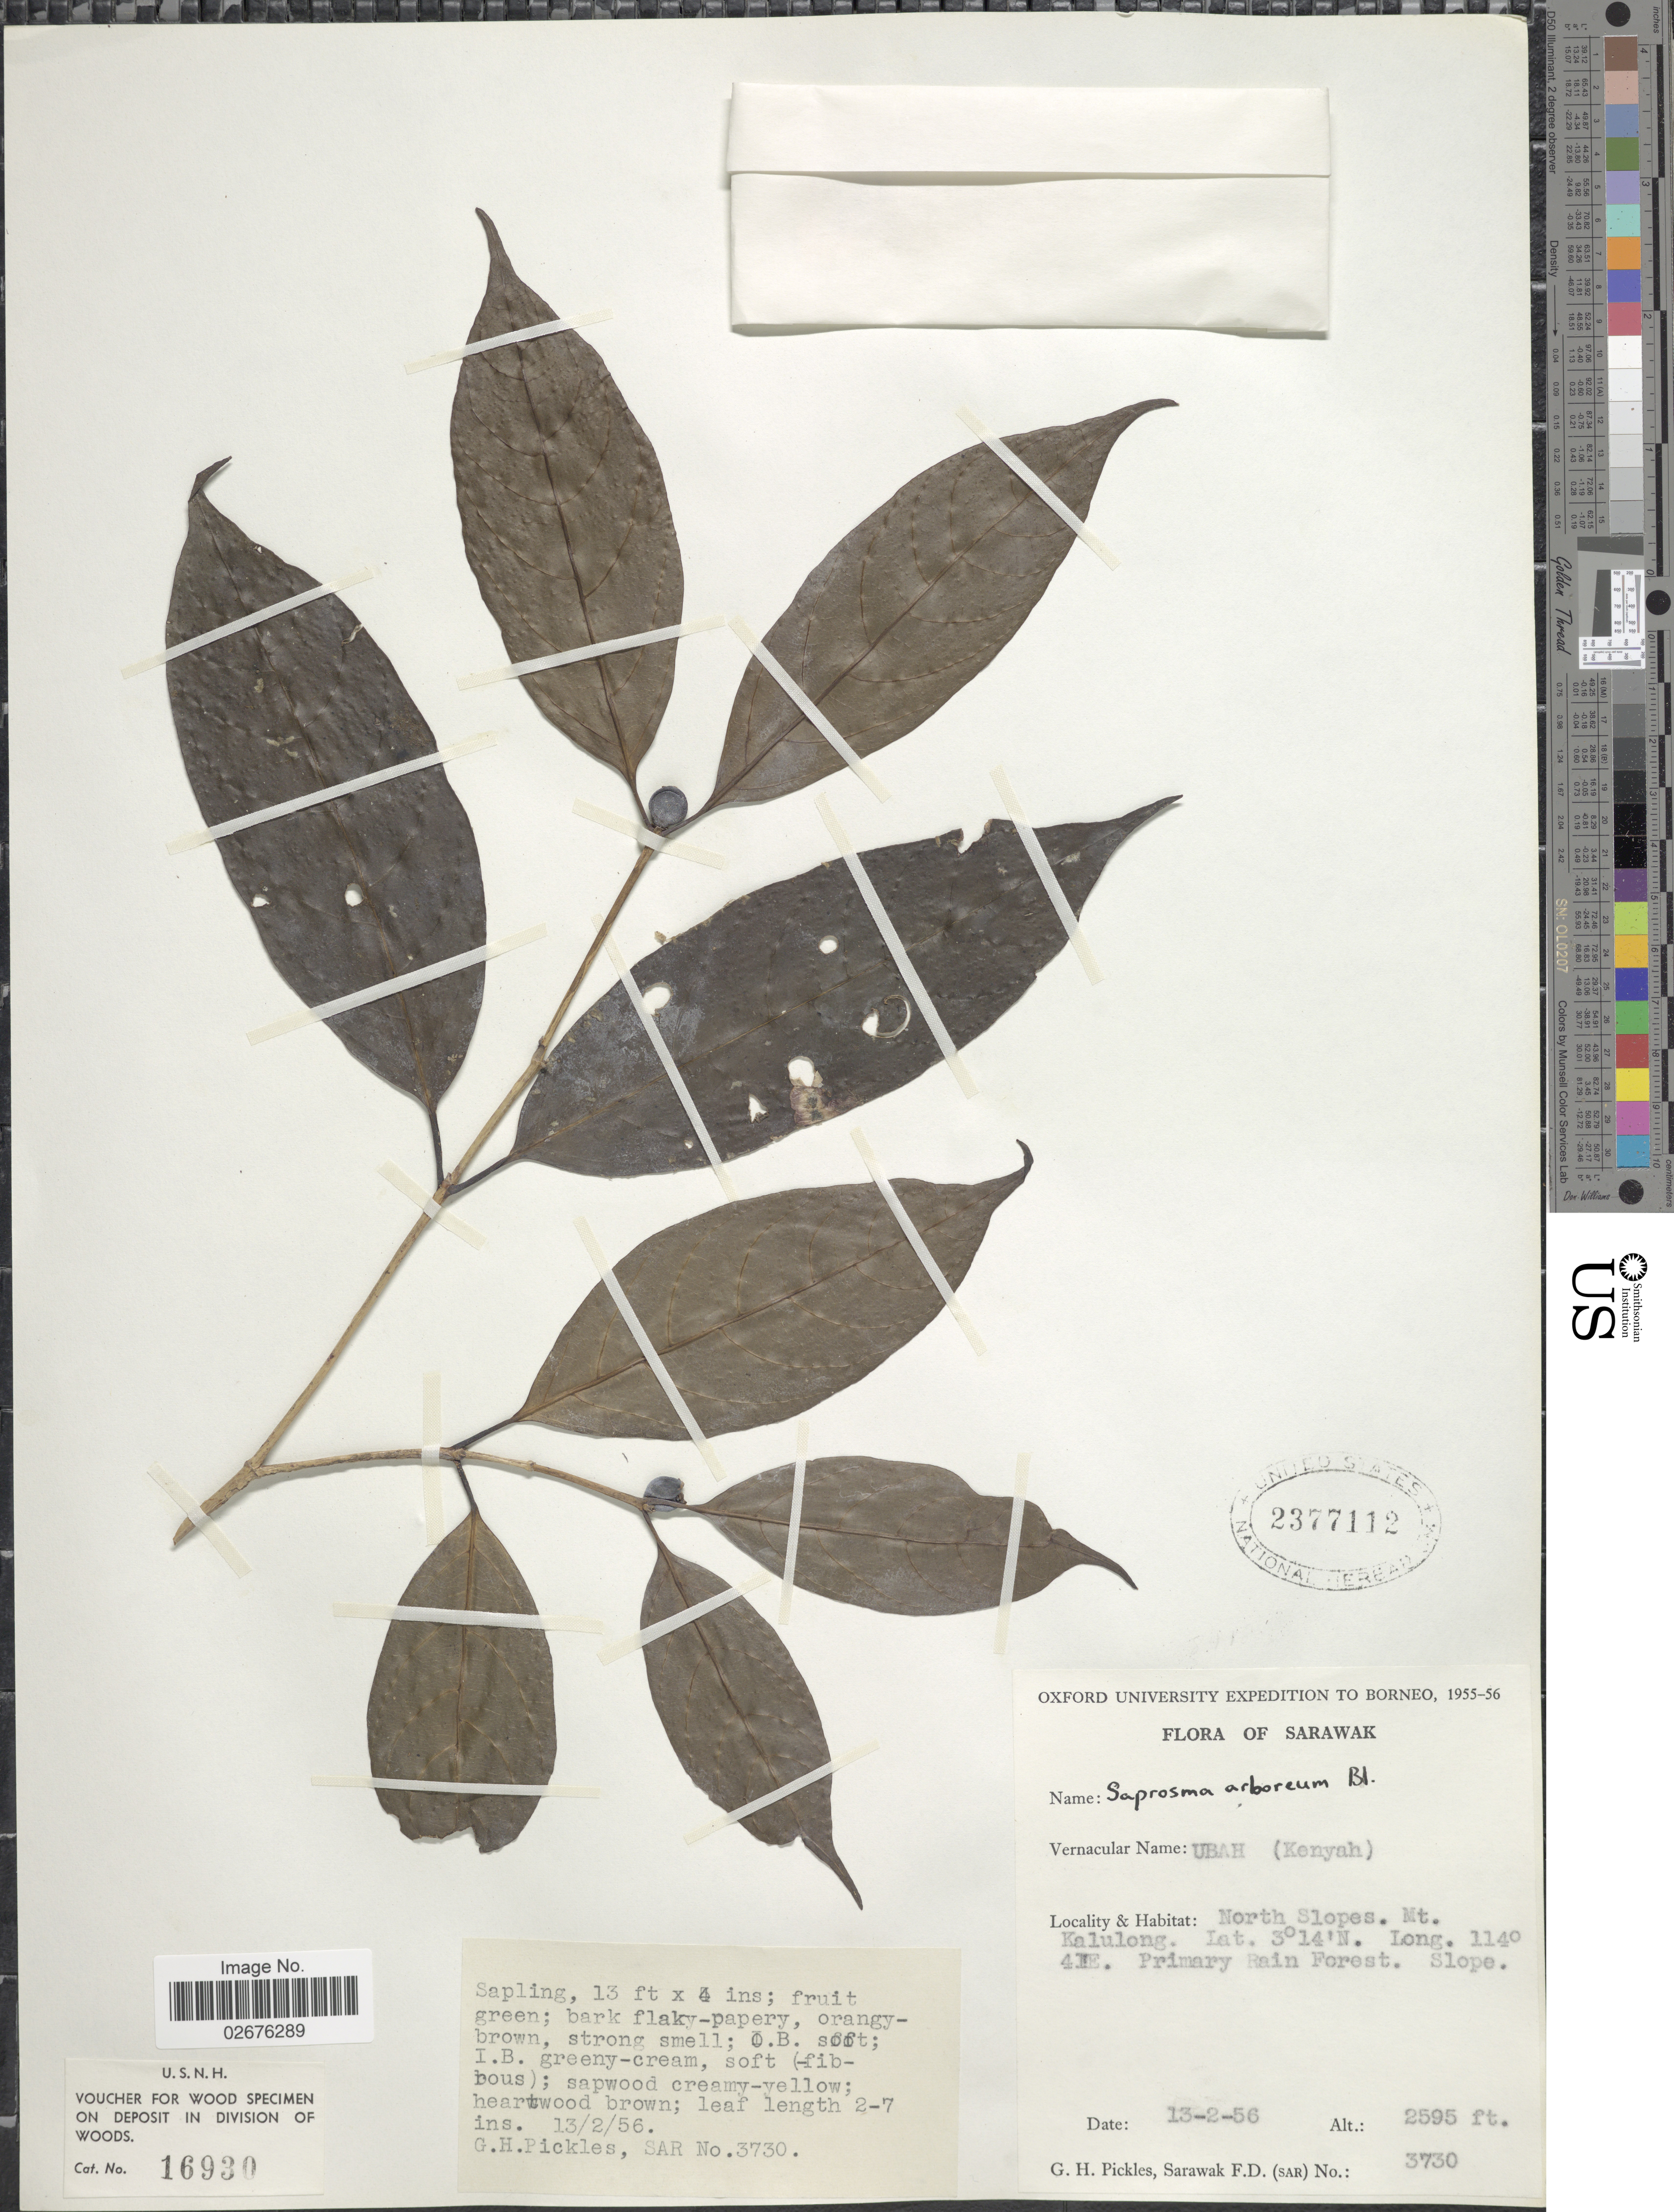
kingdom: Plantae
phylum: Tracheophyta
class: Magnoliopsida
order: Gentianales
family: Rubiaceae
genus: Saprosma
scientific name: Saprosma arborea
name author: Blume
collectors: G. Pickles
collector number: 3730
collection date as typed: Transcribed d/m/y: 13/2/56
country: Malaysia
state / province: Sarawak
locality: North Slopes. Mt. Kalulong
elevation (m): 791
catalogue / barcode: US 2377112